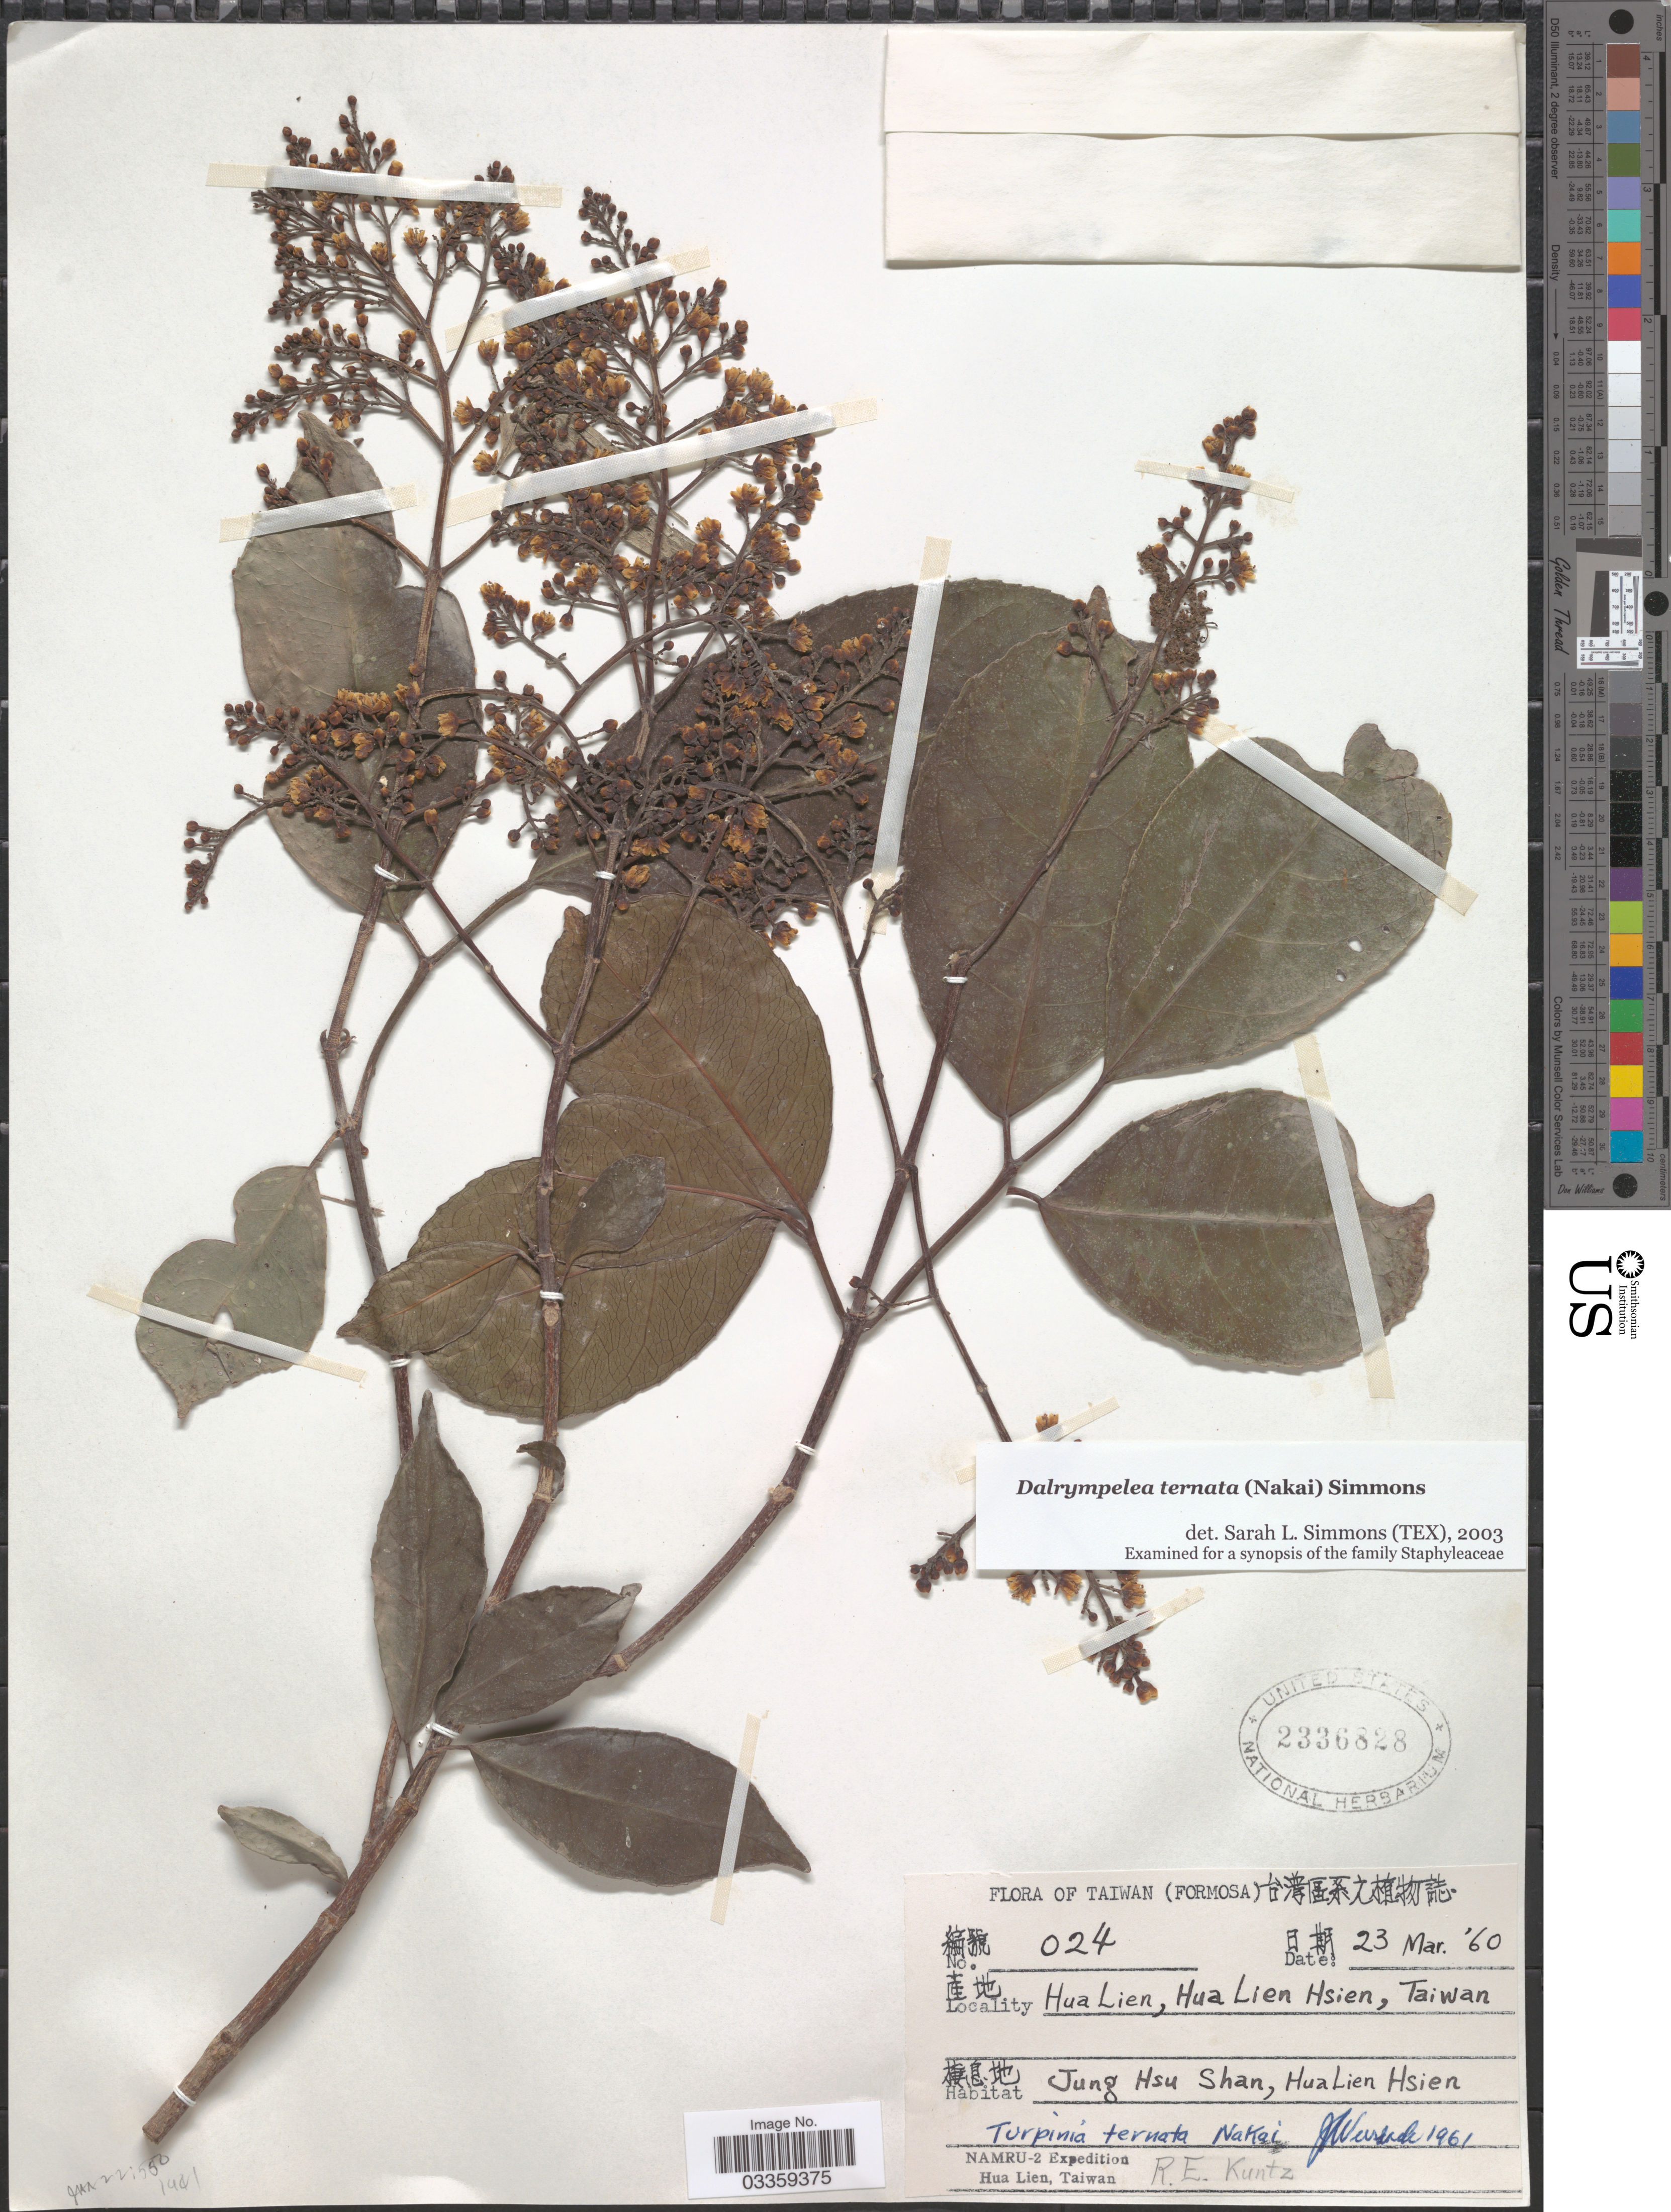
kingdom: Plantae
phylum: Tracheophyta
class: Magnoliopsida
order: Crossosomatales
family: Staphyleaceae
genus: Turpinia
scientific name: Turpinia ternata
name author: Nakai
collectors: R. E. Kuntz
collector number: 024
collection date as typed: Transcribed d/m/y: 23/3/60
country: Taiwan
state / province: Hualien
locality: (Formosa), Jung Hsu Shan, HuaLien Hsien.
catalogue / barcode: US 2336828